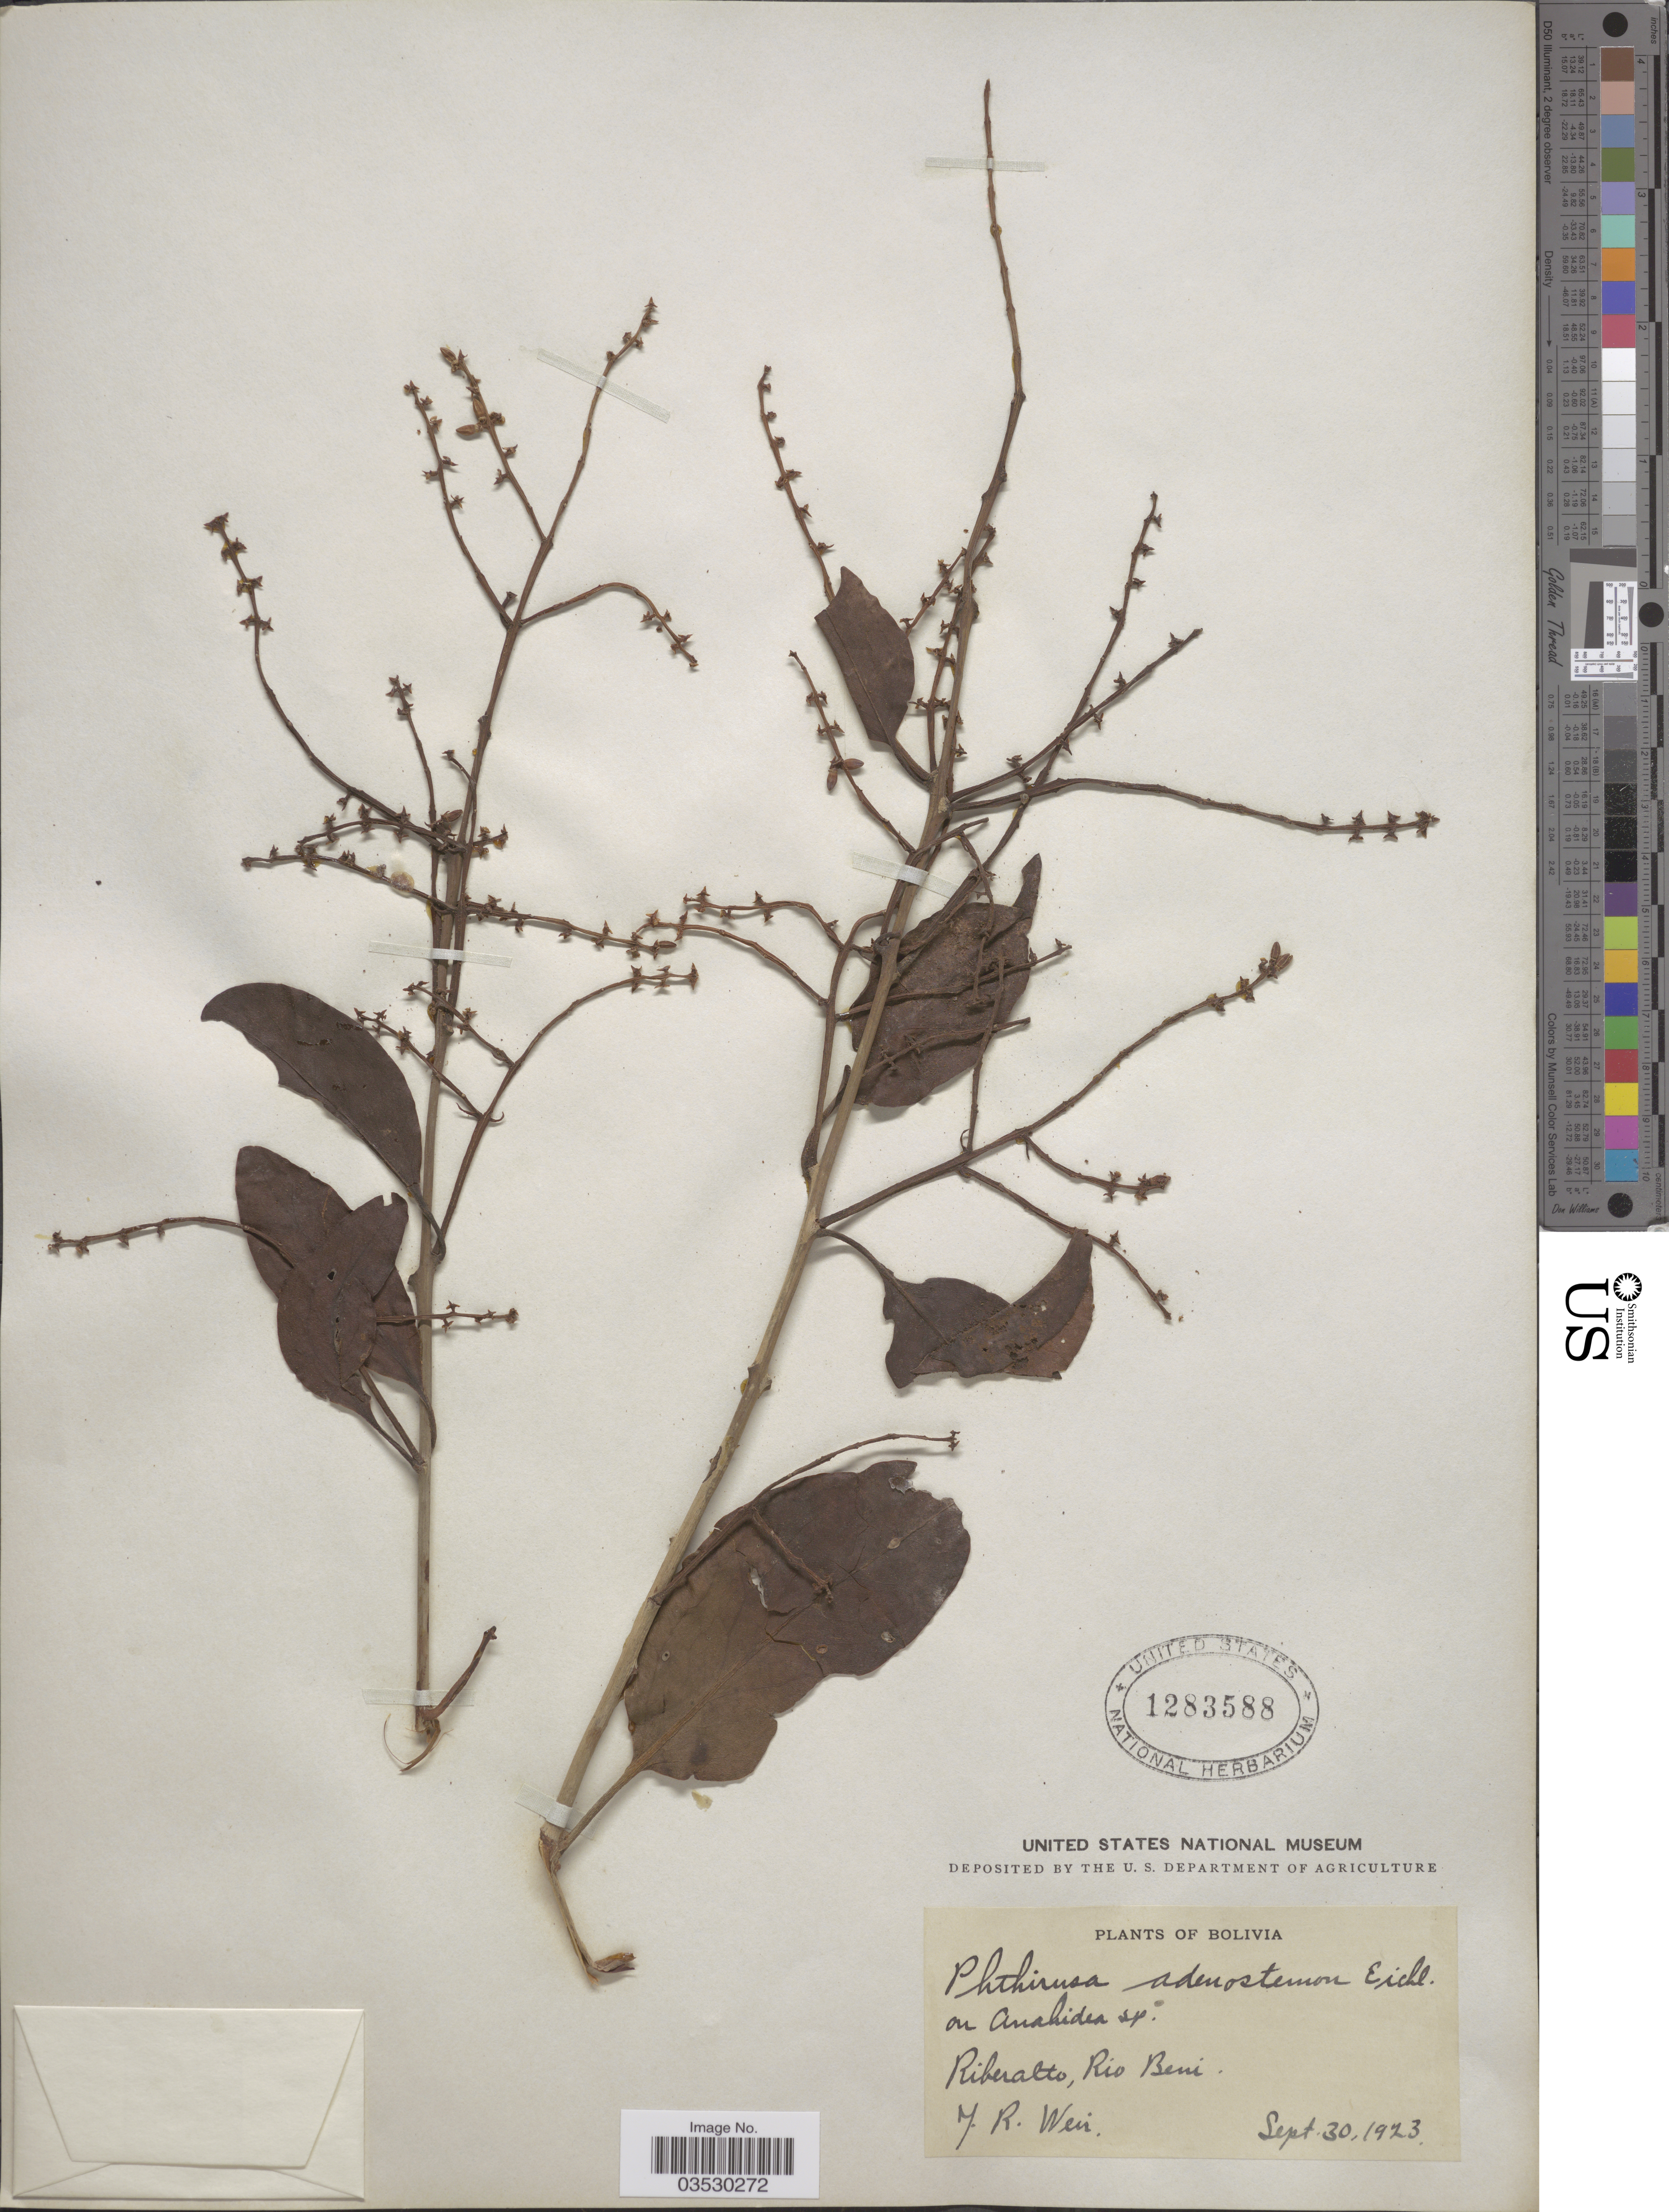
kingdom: Plantae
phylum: Tracheophyta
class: Magnoliopsida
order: Santalales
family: Loranthaceae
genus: Struthanthus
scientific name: Struthanthus adenostemon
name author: Eichler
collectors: J. Weir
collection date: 1923-09-30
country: Bolivia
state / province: Beni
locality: Riberalto, Río Beni.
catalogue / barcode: US 1283588